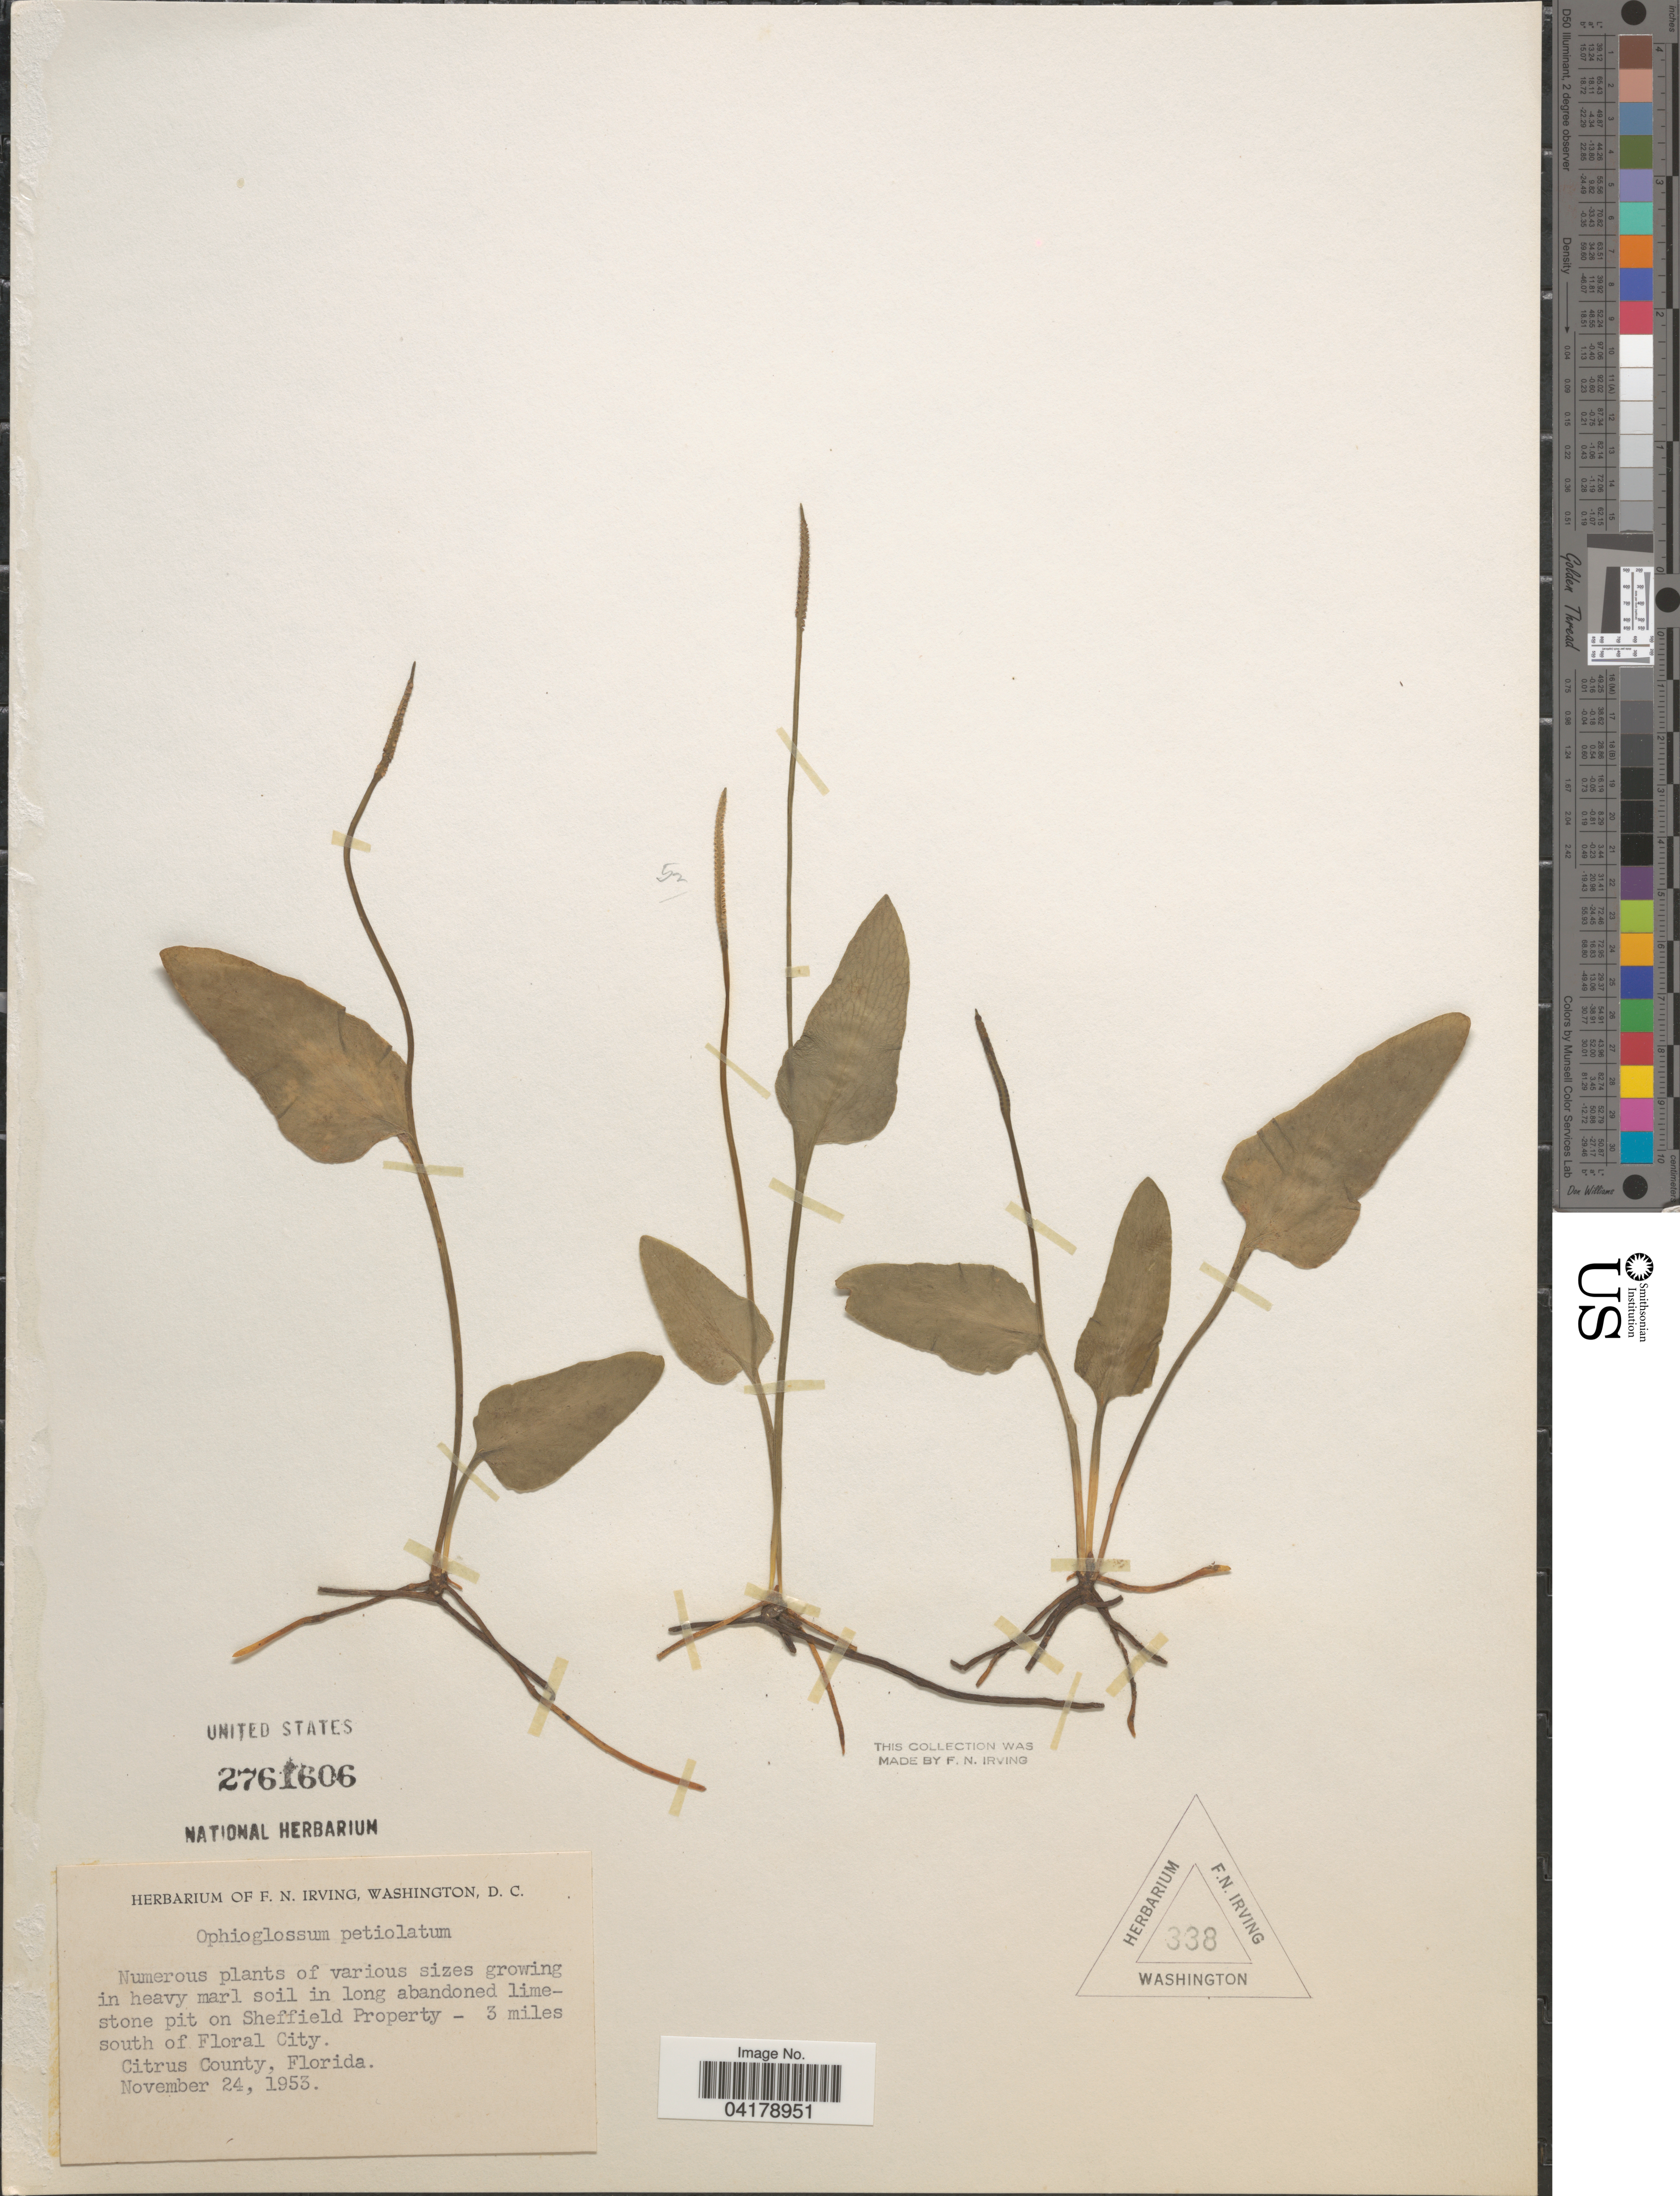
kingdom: Plantae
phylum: Tracheophyta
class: Polypodiopsida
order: Ophioglossales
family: Ophioglossaceae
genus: Ophioglossum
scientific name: Ophioglossum petiolatum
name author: Hook.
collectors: ex herb. F.N. Irving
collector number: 338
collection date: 1953-11-24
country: United States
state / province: Florida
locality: Stone pit on Sheffield Property - 3 miles south of Floral City. Citrus County.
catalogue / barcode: US 2761606